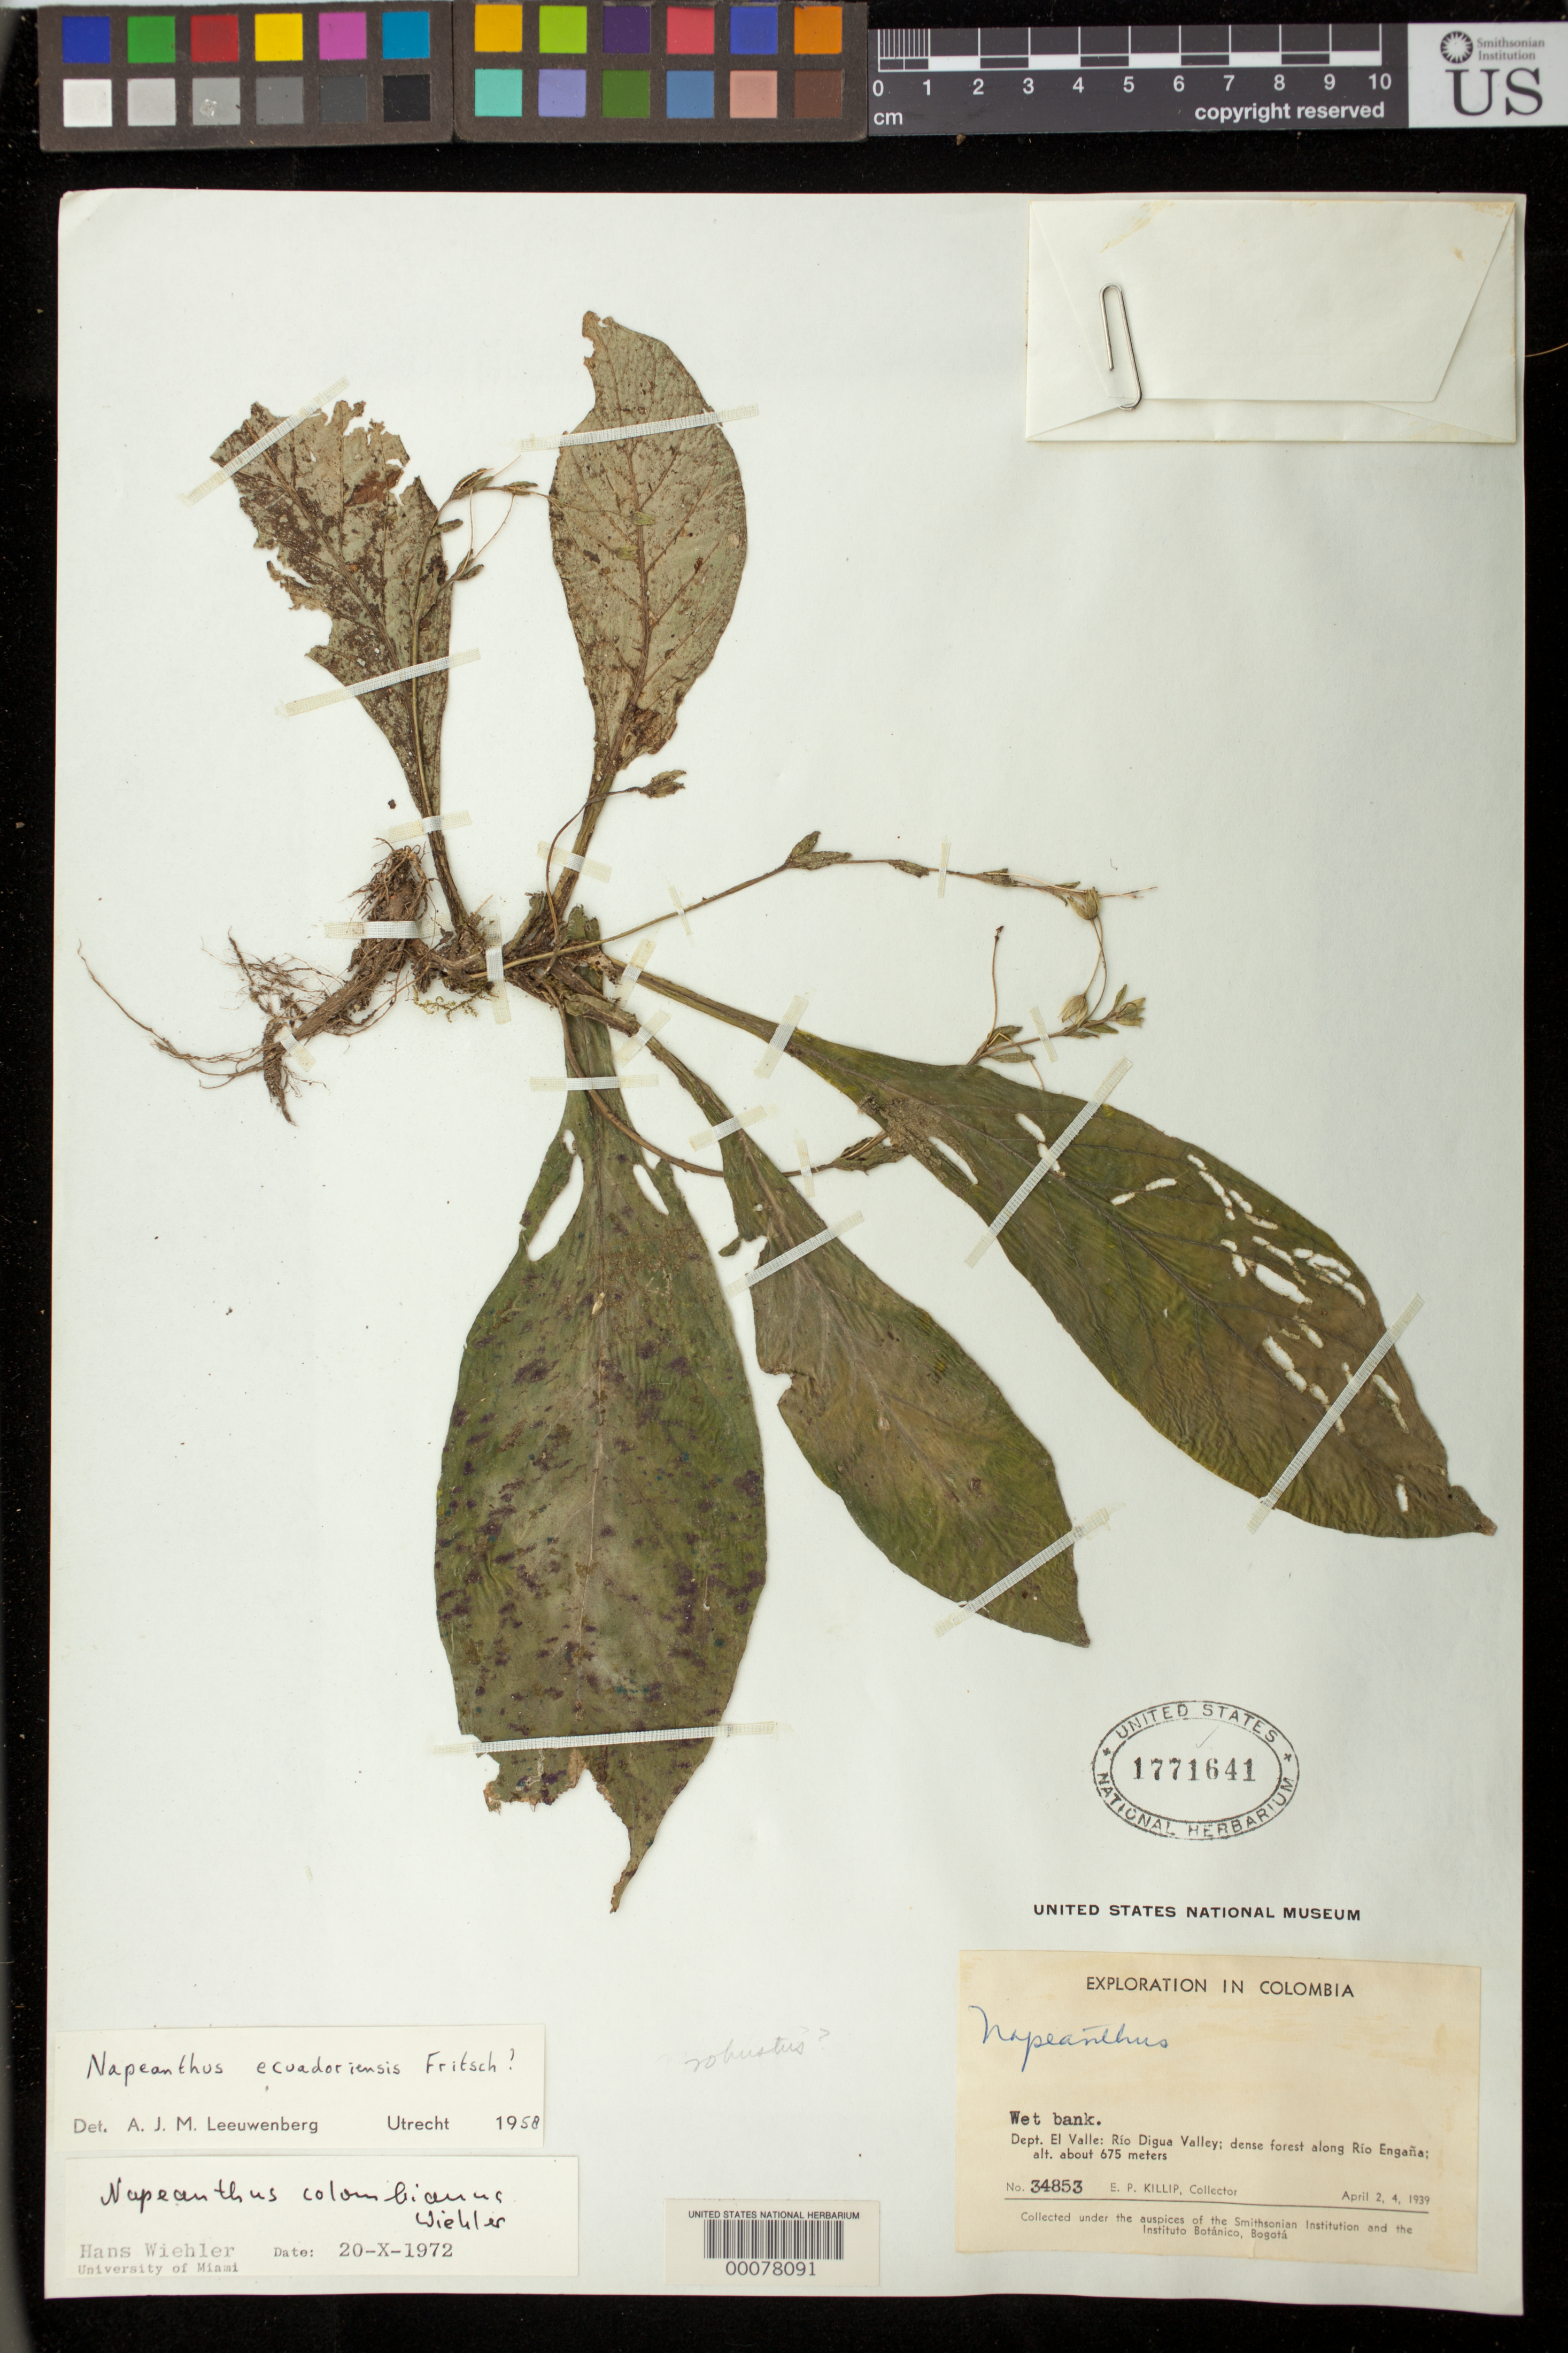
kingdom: Plantae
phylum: Tracheophyta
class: Magnoliopsida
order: Lamiales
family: Gesneriaceae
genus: Napeanthus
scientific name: Napeanthus robustus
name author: Fritsch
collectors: E. P. Killip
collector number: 34853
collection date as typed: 2-4 Apr 1939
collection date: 1939-04-02/1939-04-04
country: Colombia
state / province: Valle del Cauca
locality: Rio Digua valley; along Río Engaña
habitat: Dense forest; wet bank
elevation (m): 675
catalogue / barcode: US 1771641